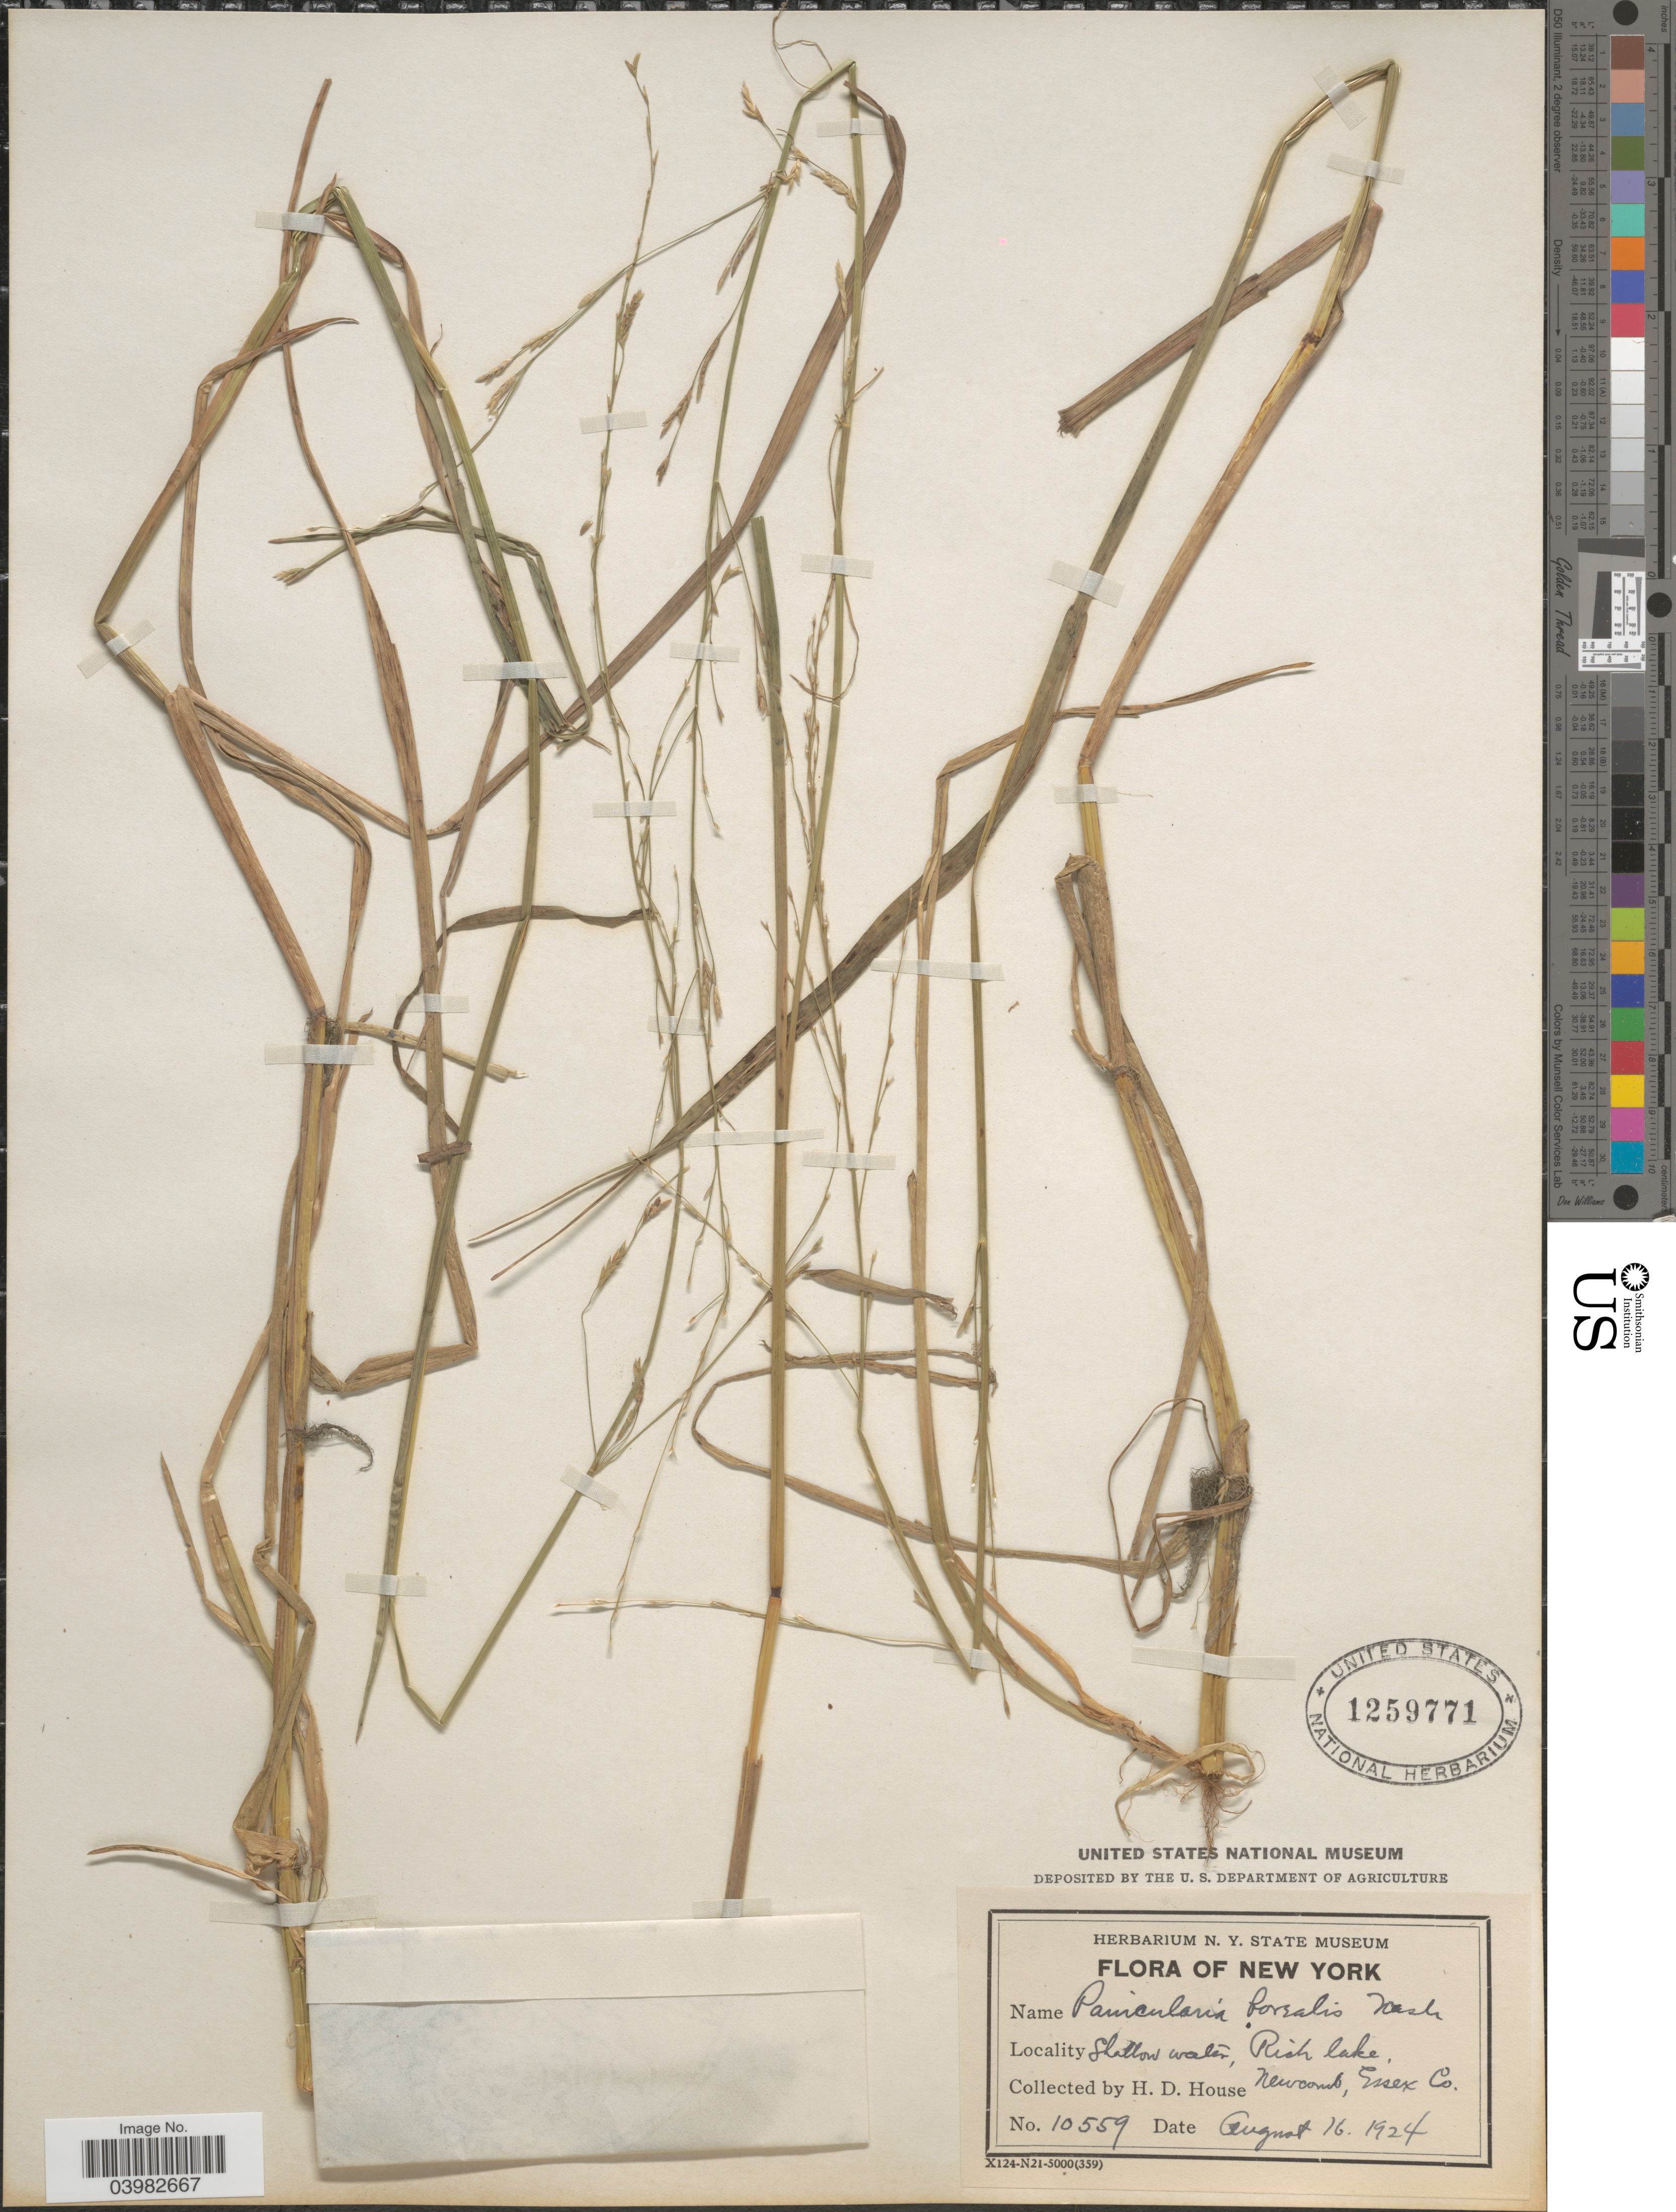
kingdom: Plantae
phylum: Tracheophyta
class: Liliopsida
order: Poales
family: Poaceae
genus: Glyceria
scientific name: Glyceria borealis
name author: (Nash) Batchelder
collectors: H. D. House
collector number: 10559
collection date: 1924-08-16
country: United States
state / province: New York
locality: Shallow water, Rich lake. Newcomb, Essex Co.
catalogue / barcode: US 1259771